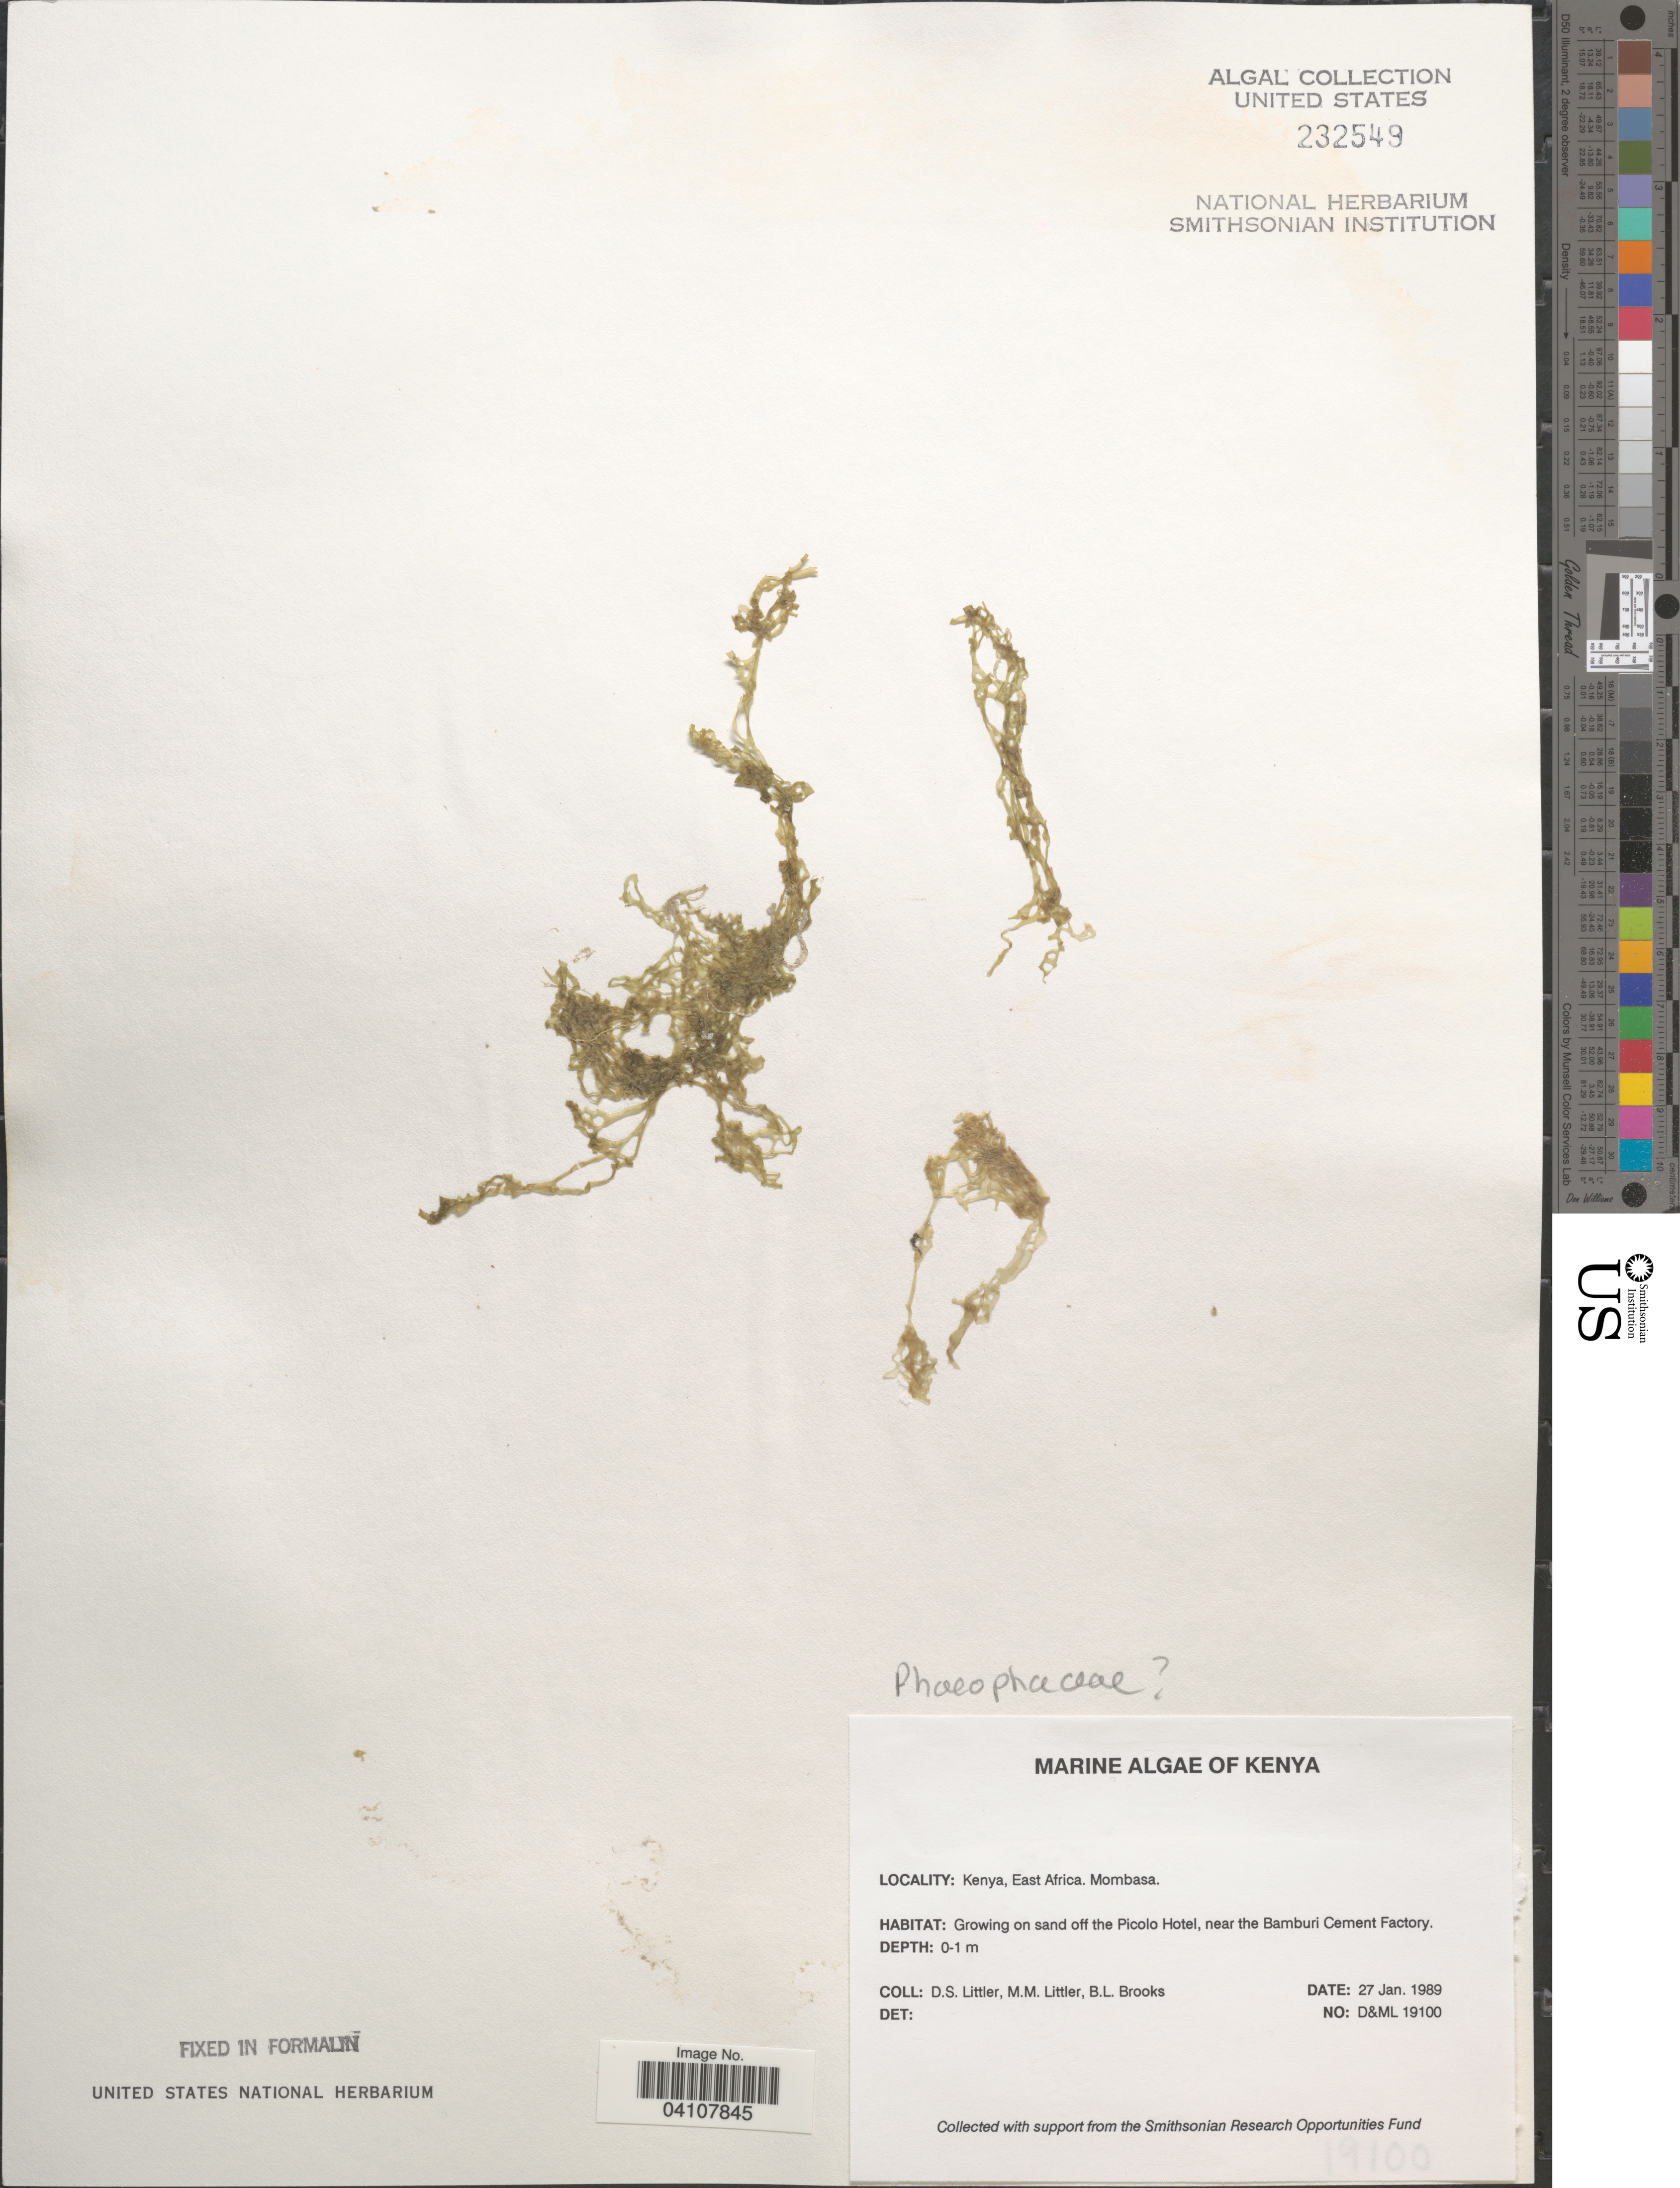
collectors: D. S. Littler & B. Brooks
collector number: D&ML19100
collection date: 1989-01-27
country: Kenya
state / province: Mombasa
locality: East Africa. On sand off the Picolo Hotel, near the Bamburi Cement Factory.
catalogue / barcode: US 232549